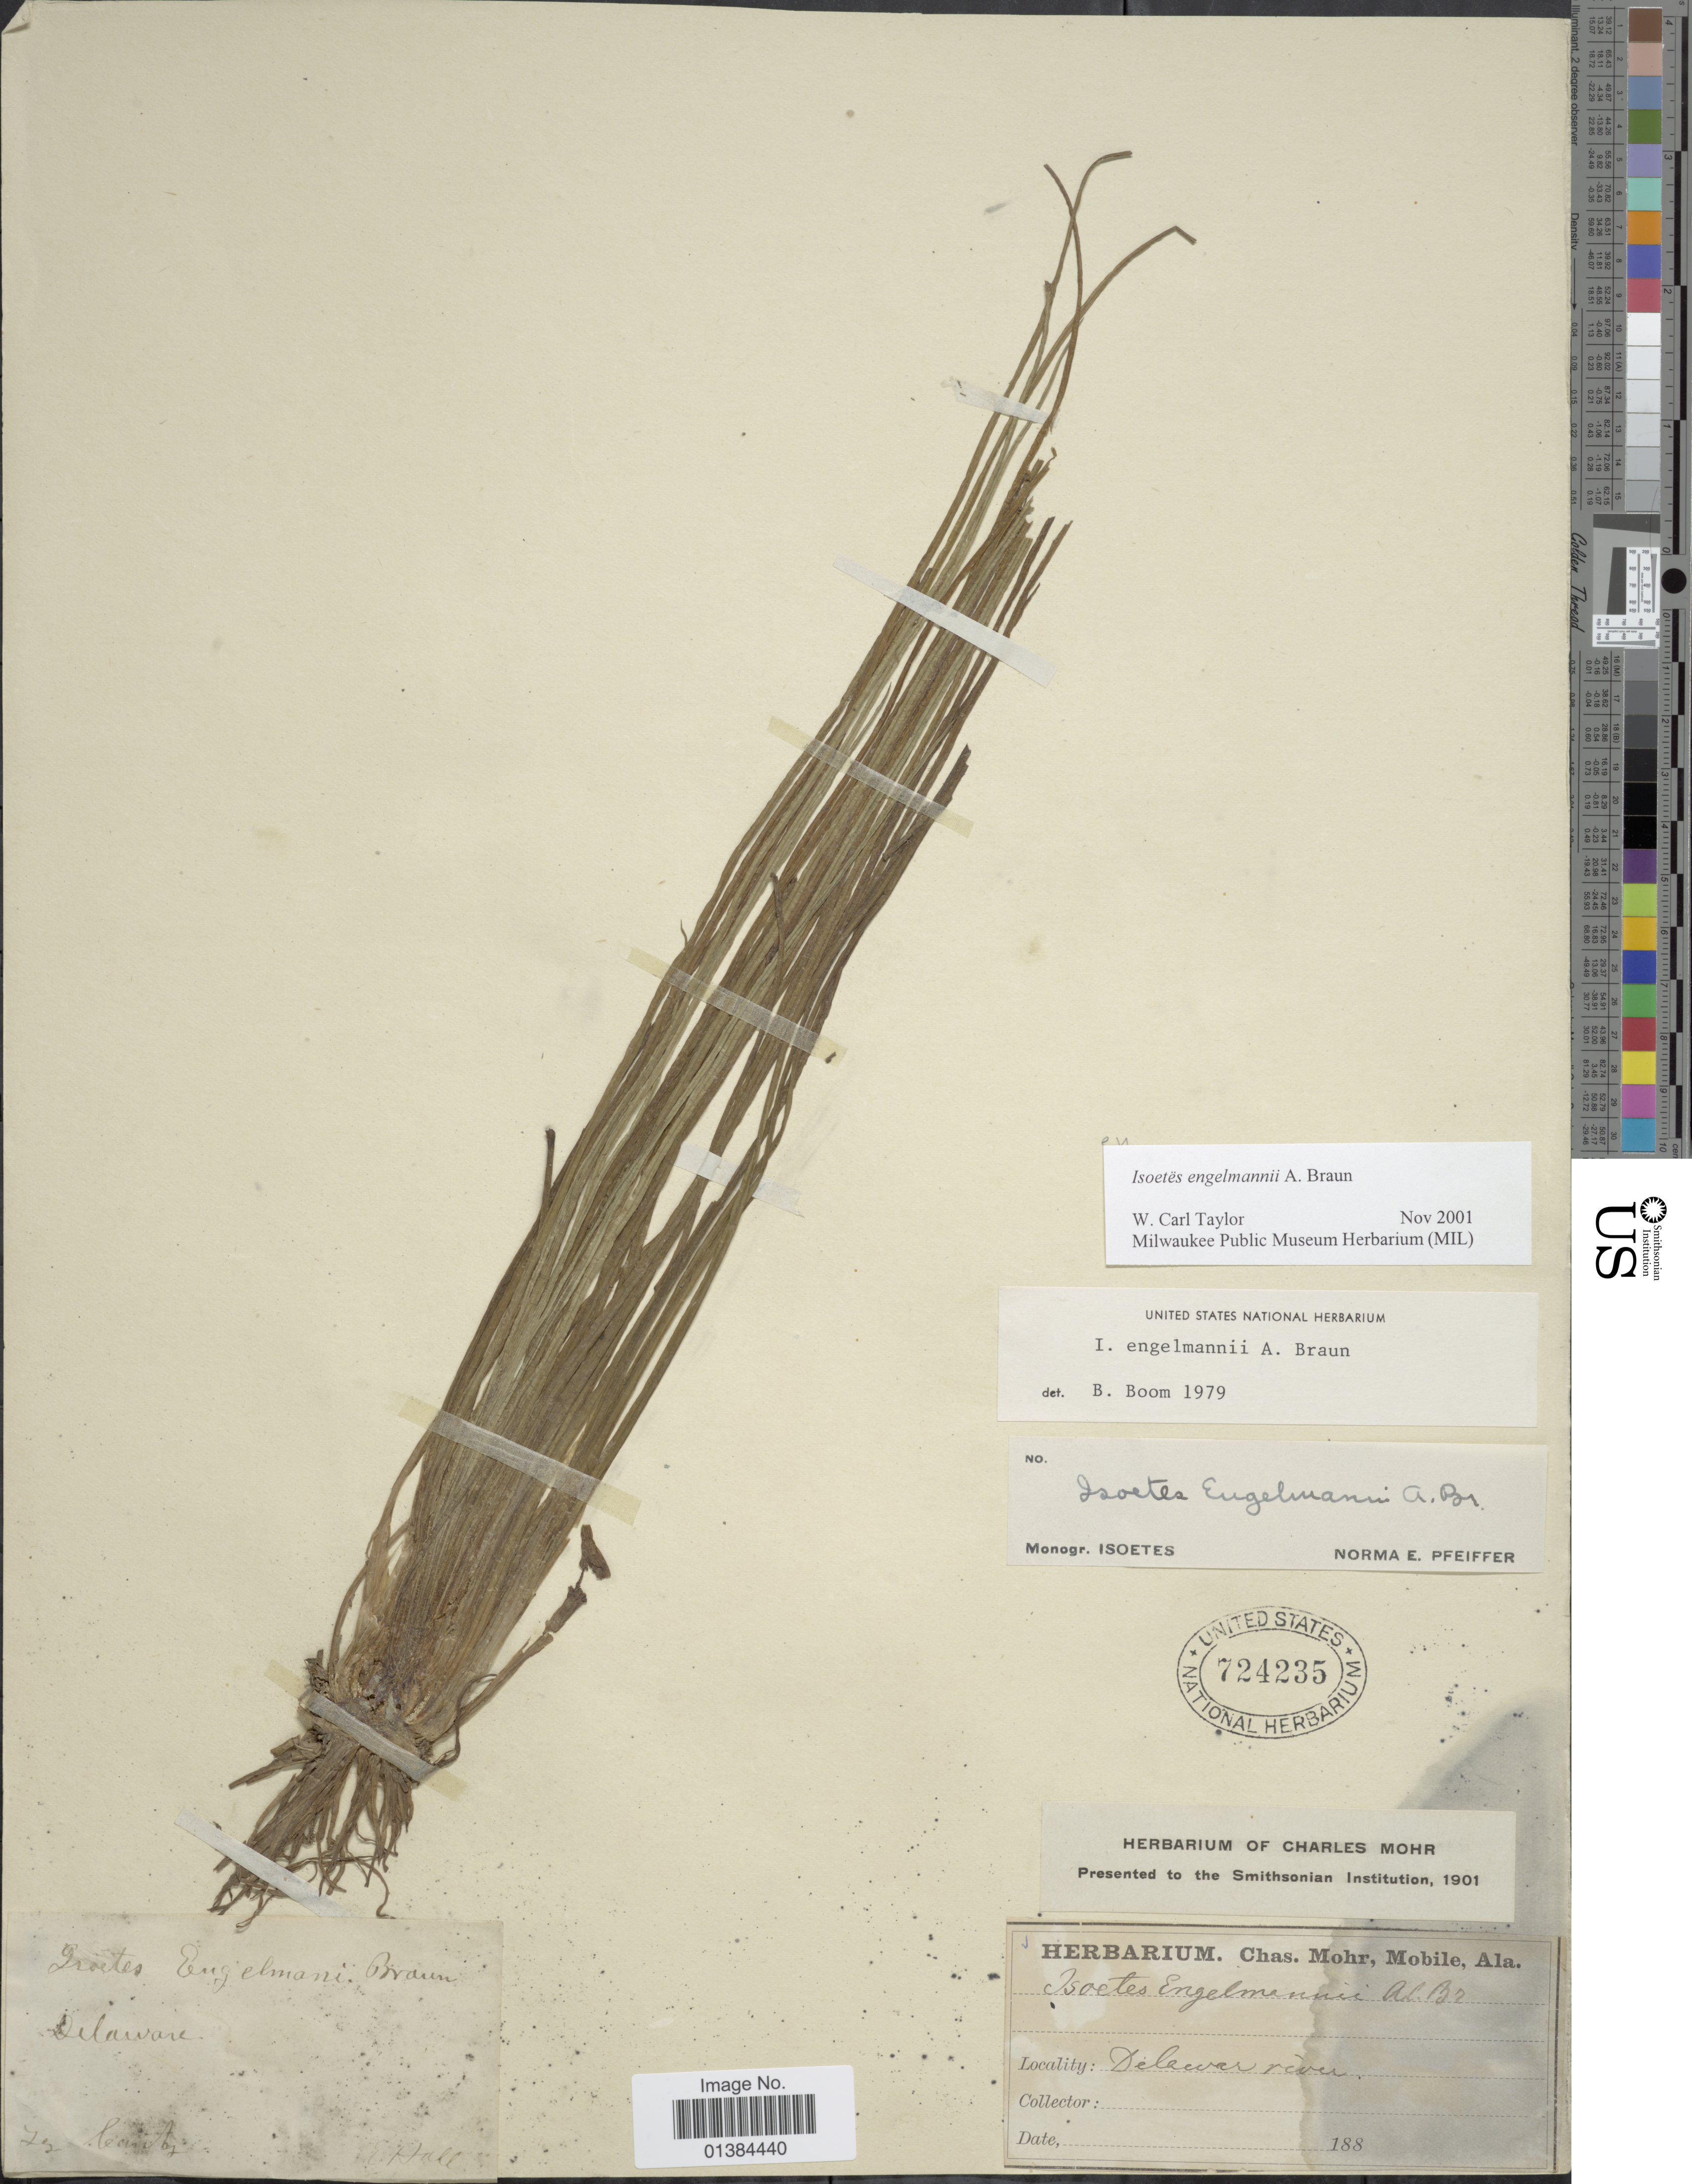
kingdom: Plantae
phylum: Tracheophyta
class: Lycopodiopsida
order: Isoetales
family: Isoetaceae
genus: Isoetes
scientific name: Isoetes engelmannii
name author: A. Braun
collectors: E. Hall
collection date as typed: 188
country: United States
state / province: Delaware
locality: Delaware river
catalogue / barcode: US 724235